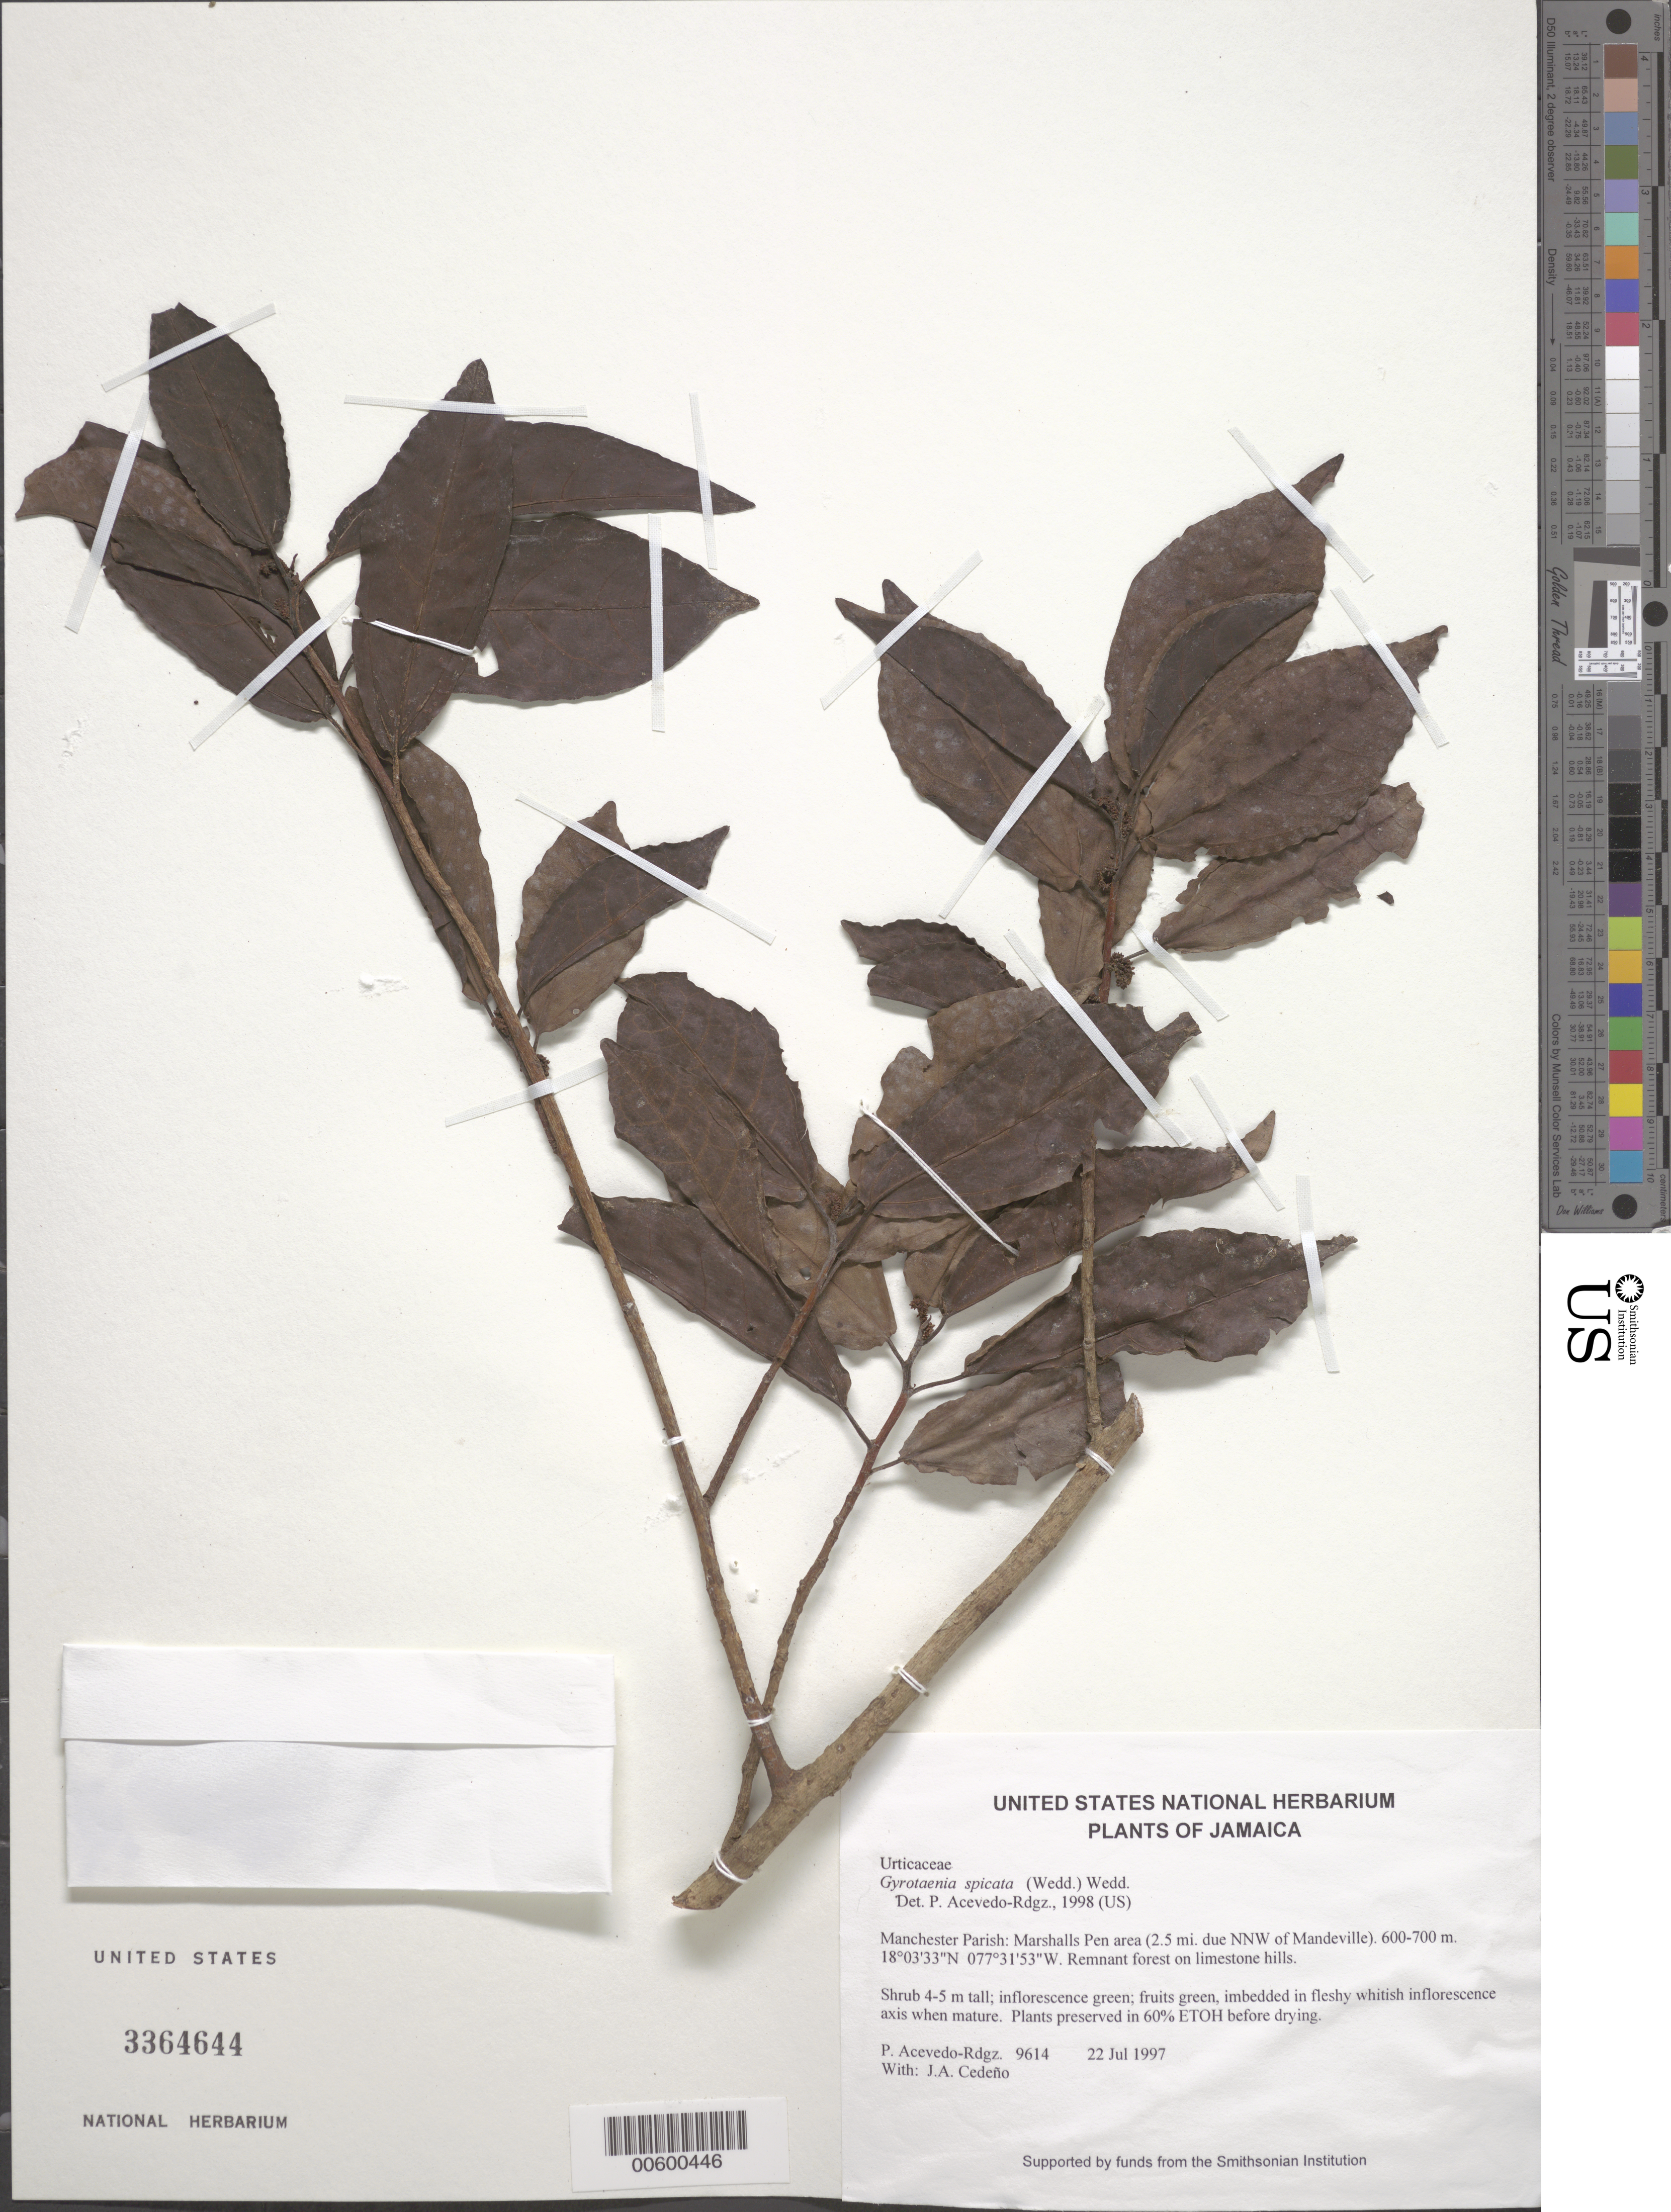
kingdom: Plantae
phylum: Tracheophyta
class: Magnoliopsida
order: Rosales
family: Urticaceae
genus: Gyrotaenia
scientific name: Gyrotaenia spicata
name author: (Wedd.) Wedd.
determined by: Acevedo-Rodríguez, P., (BOT), Smithsonian Institution - National Museum of Natural History (UNITED STATES)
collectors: P. Acevedo-Rodr. & J. A. Cedeño M.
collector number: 9614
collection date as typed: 22 Jul 1997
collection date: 1997-07-22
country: Jamaica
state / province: Manchester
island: Jamaica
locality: Manchester Parish: Marshalls Pen area (2.5 mi. due NNW of Mandeville).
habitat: Remnant forest on limestone hills.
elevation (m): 600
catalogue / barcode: US 3364644